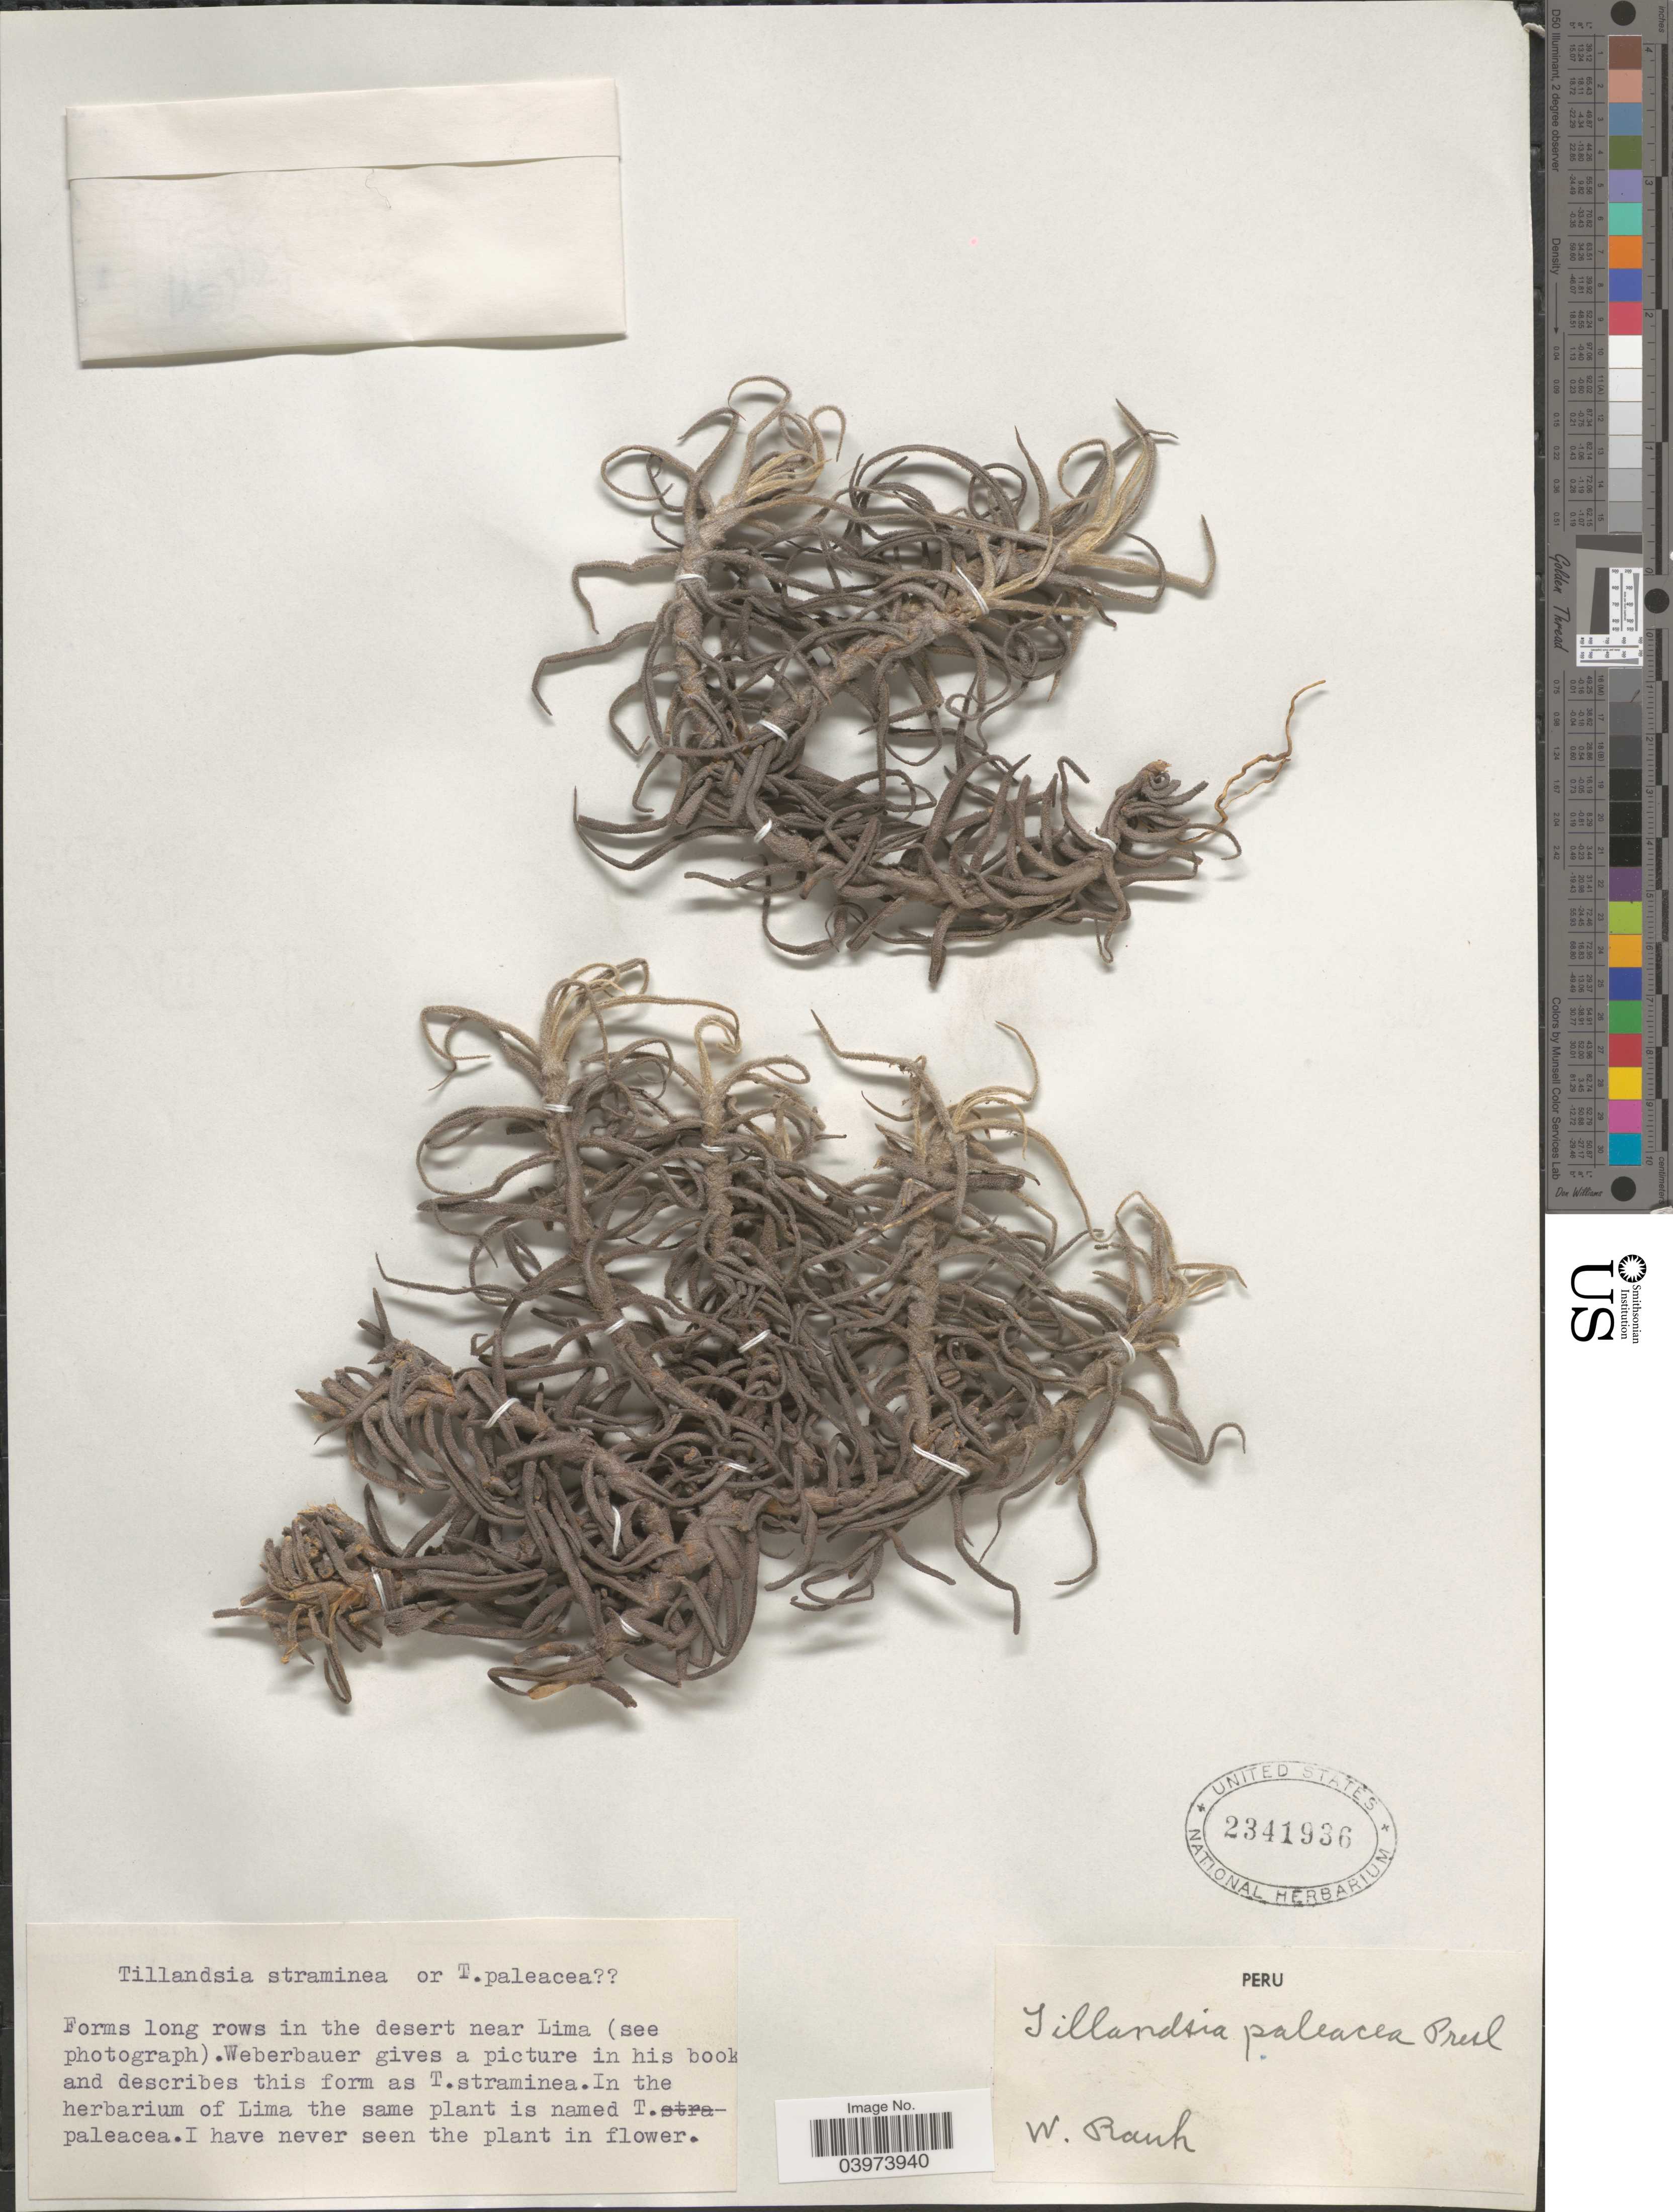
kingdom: Plantae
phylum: Tracheophyta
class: Liliopsida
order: Poales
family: Bromeliaceae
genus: Tillandsia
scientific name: Tillandsia paleacea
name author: C. Presl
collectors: W. Rauh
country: Peru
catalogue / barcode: US 2341936